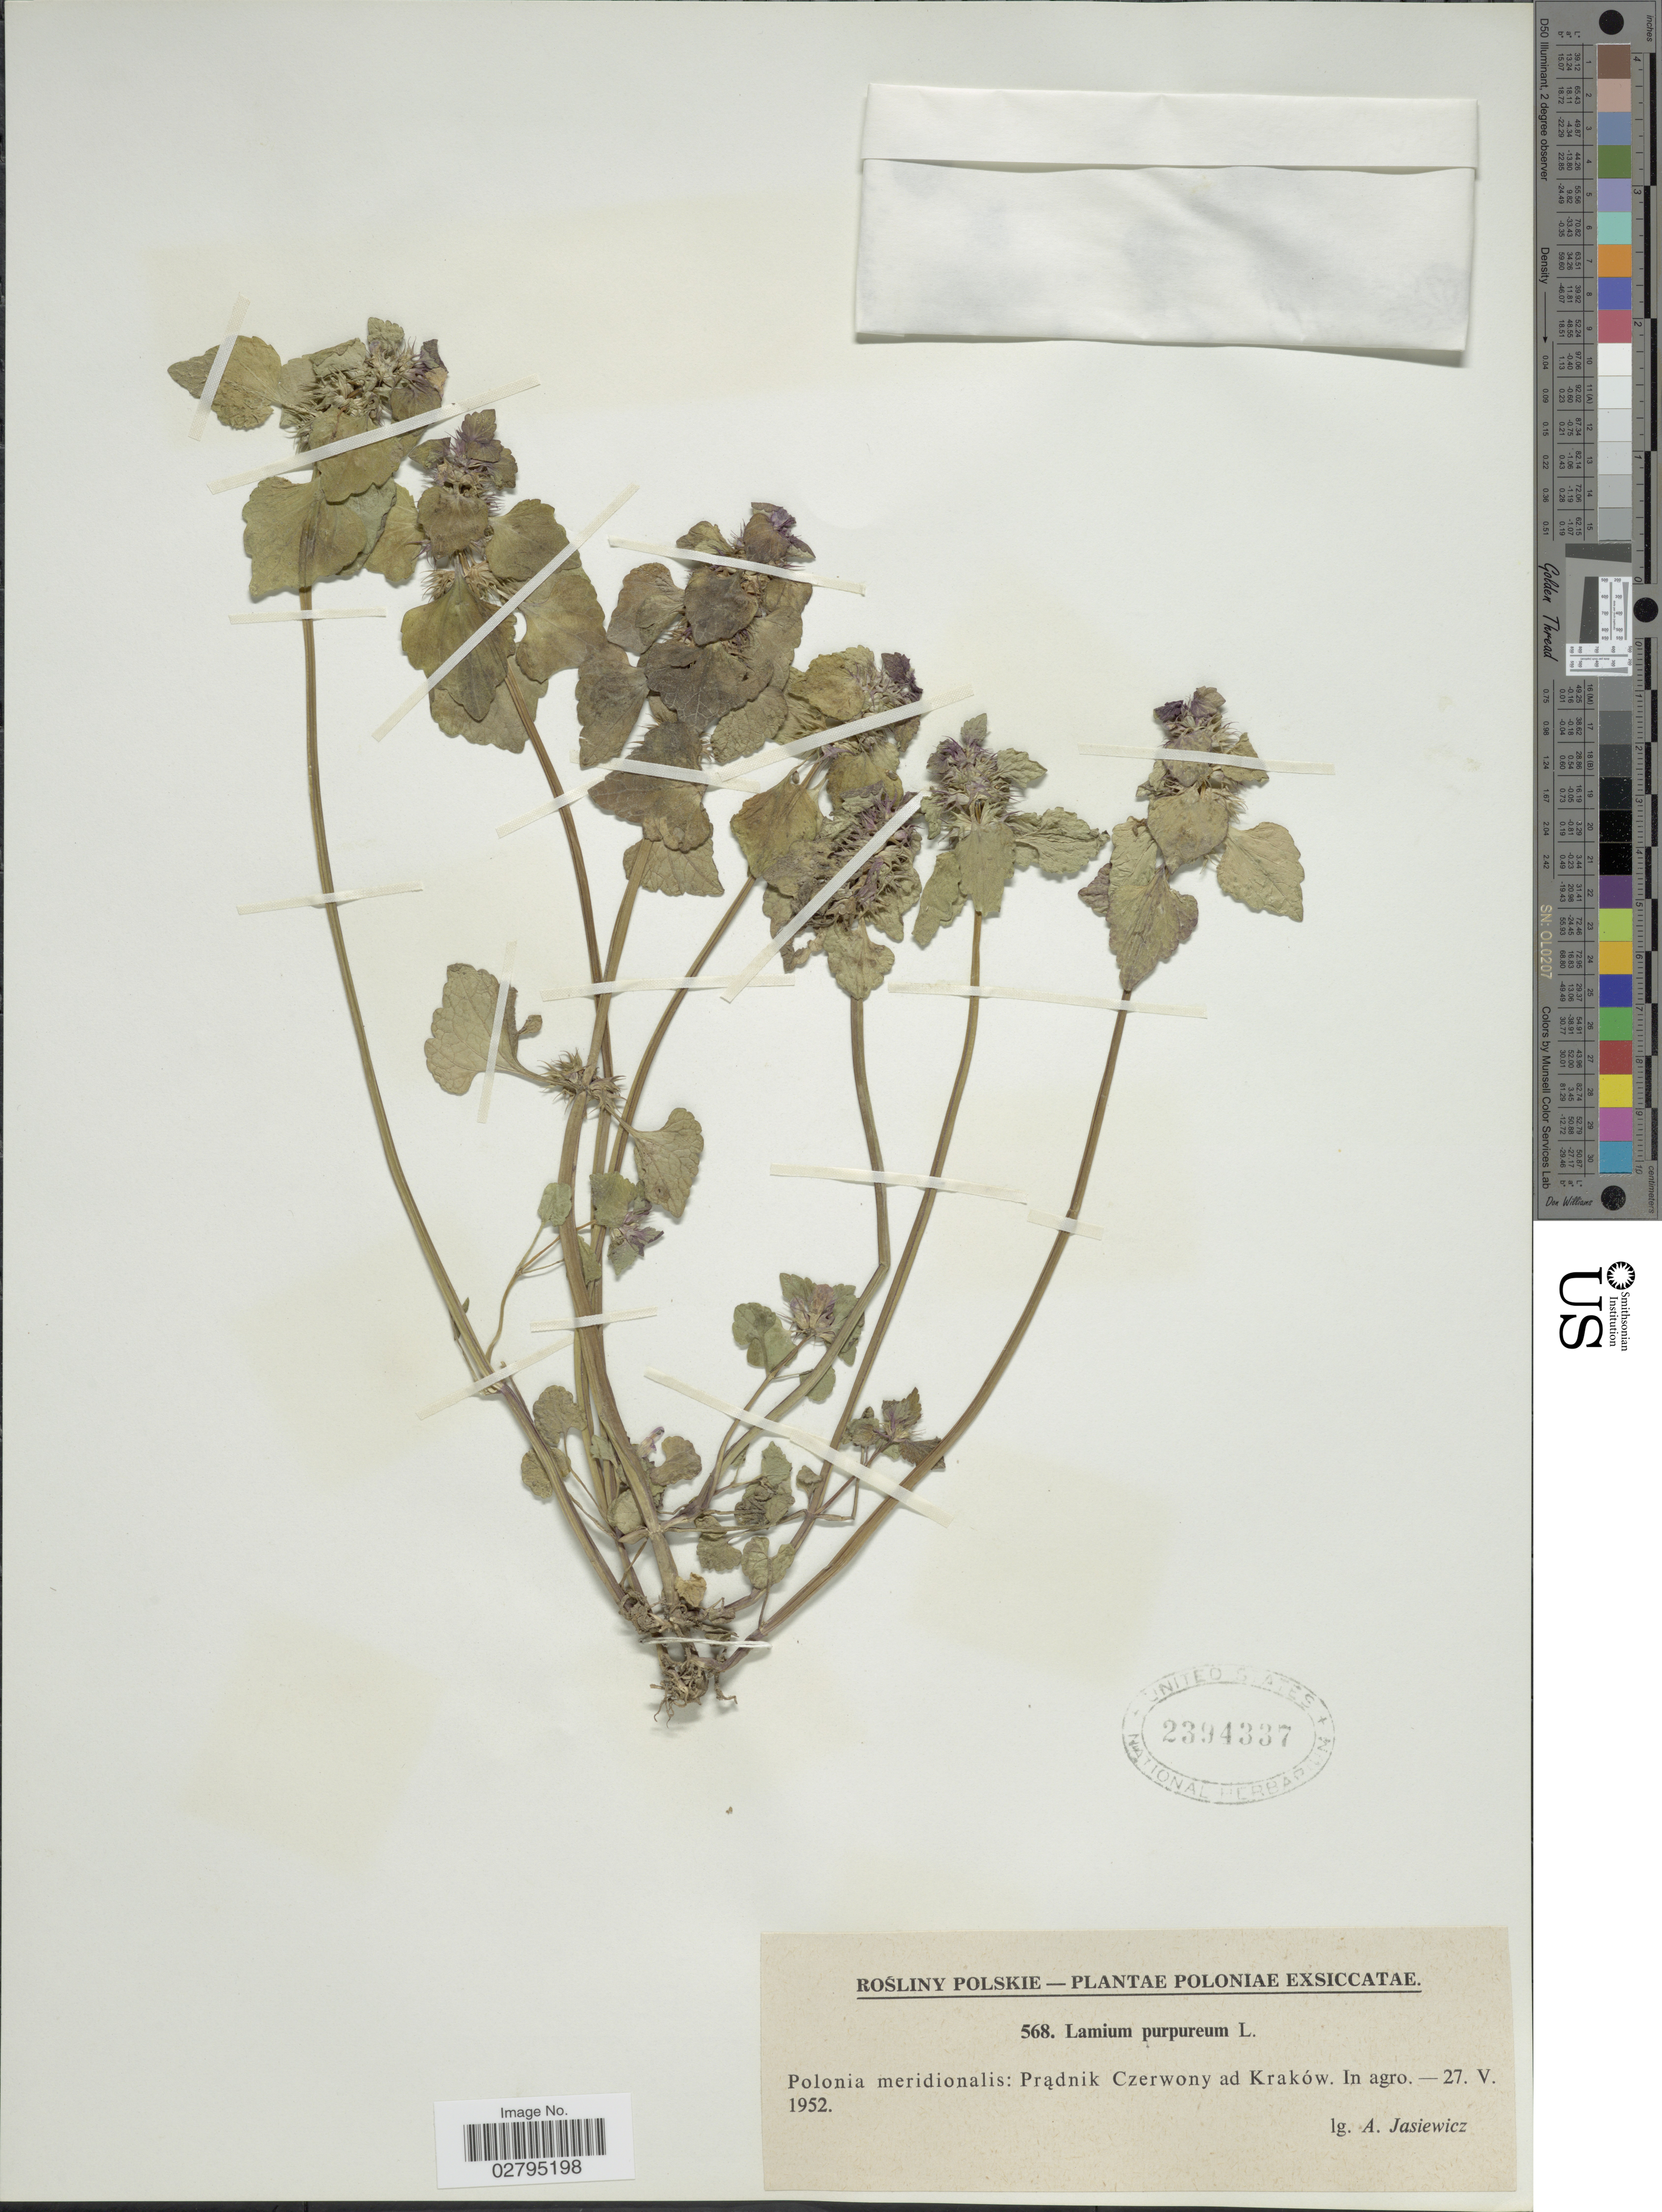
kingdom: Plantae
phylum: Tracheophyta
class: Magnoliopsida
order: Lamiales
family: Lamiaceae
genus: Lamium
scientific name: Lamium purpureum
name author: L.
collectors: A. Jasiewicz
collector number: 568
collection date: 1952-05-27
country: Poland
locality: Poloniae, Polonia meridionalis: Pradnik Czerwony ad Kraków.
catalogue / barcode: US 2394337